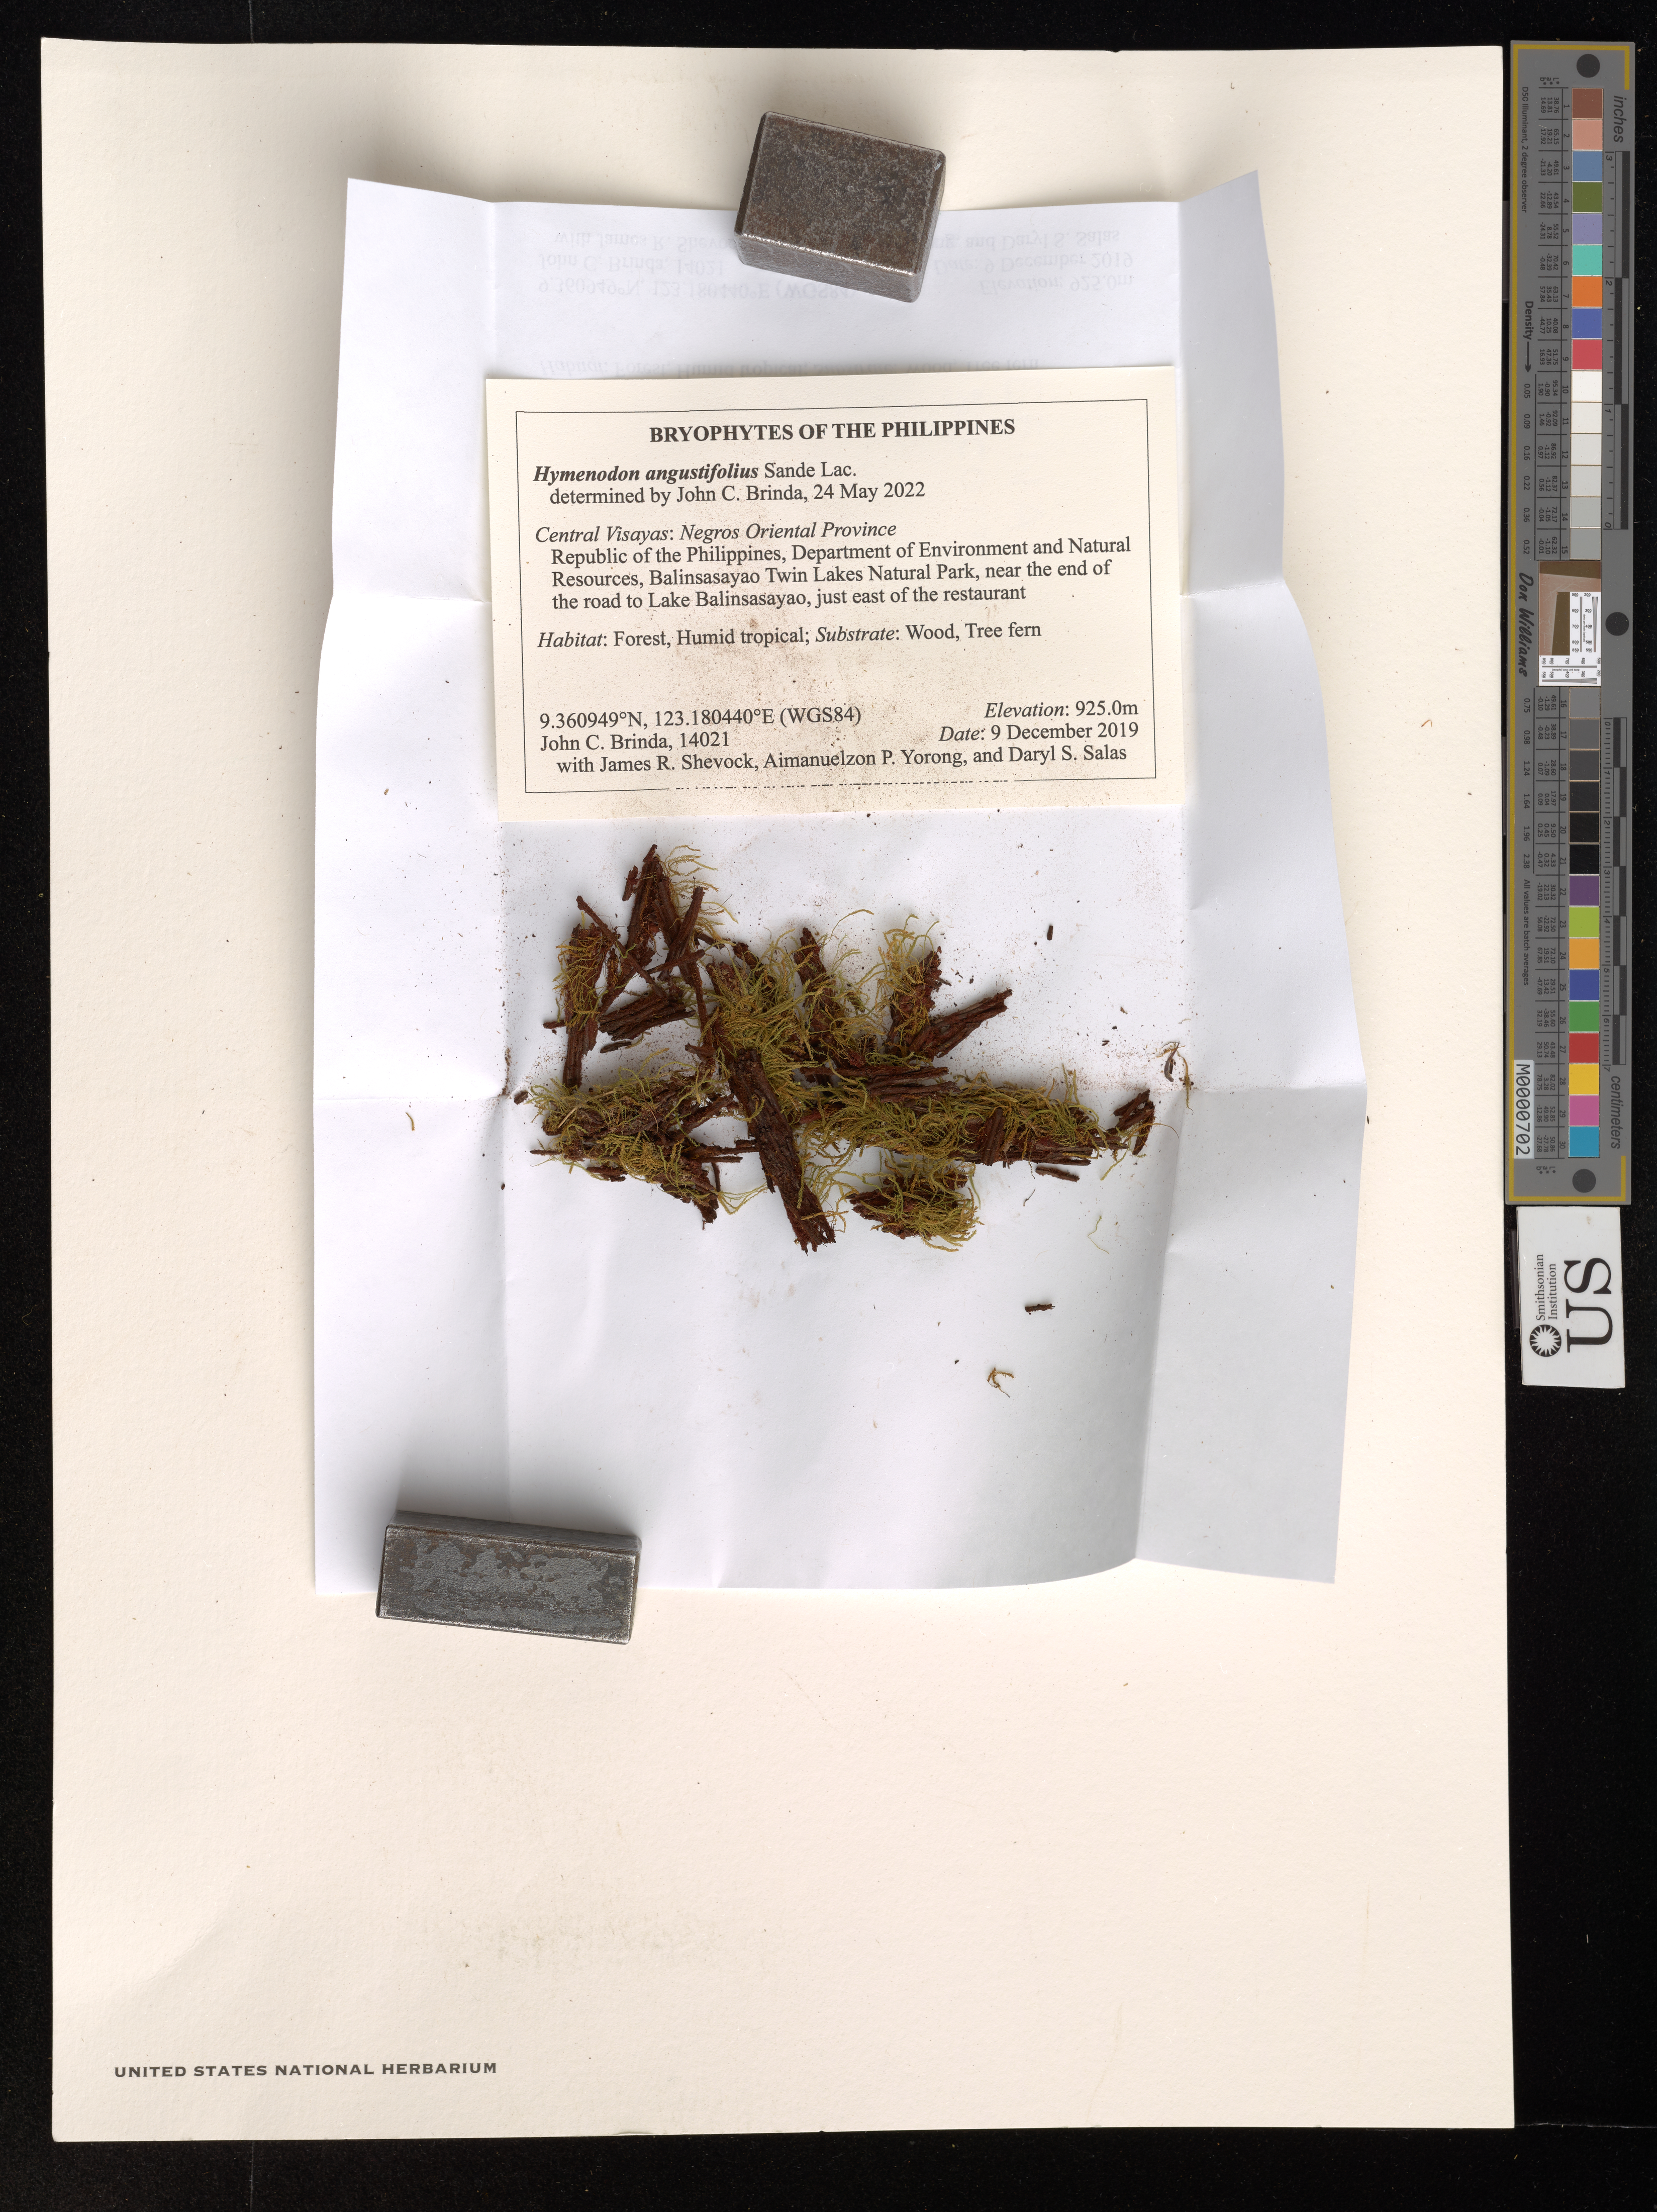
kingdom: Plantae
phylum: Bryophyta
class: Bryopsida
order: Rhizogoniales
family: Rhizogoniaceae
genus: Hymenodon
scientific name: Hymenodon angustifolius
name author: Sande Lac.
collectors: J. Brinda & J. R. Shevock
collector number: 14021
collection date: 2019-12-09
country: Philippines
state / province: Central Visayas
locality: Negros Oriental Province. Republic of the Philippines, Department of Environment and Natural Resources, Balinsasayao Twin Lakes Natural Park, near the end of the road to Lake Balinsasayao, just east of the restaurant. (WGS84).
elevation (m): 925